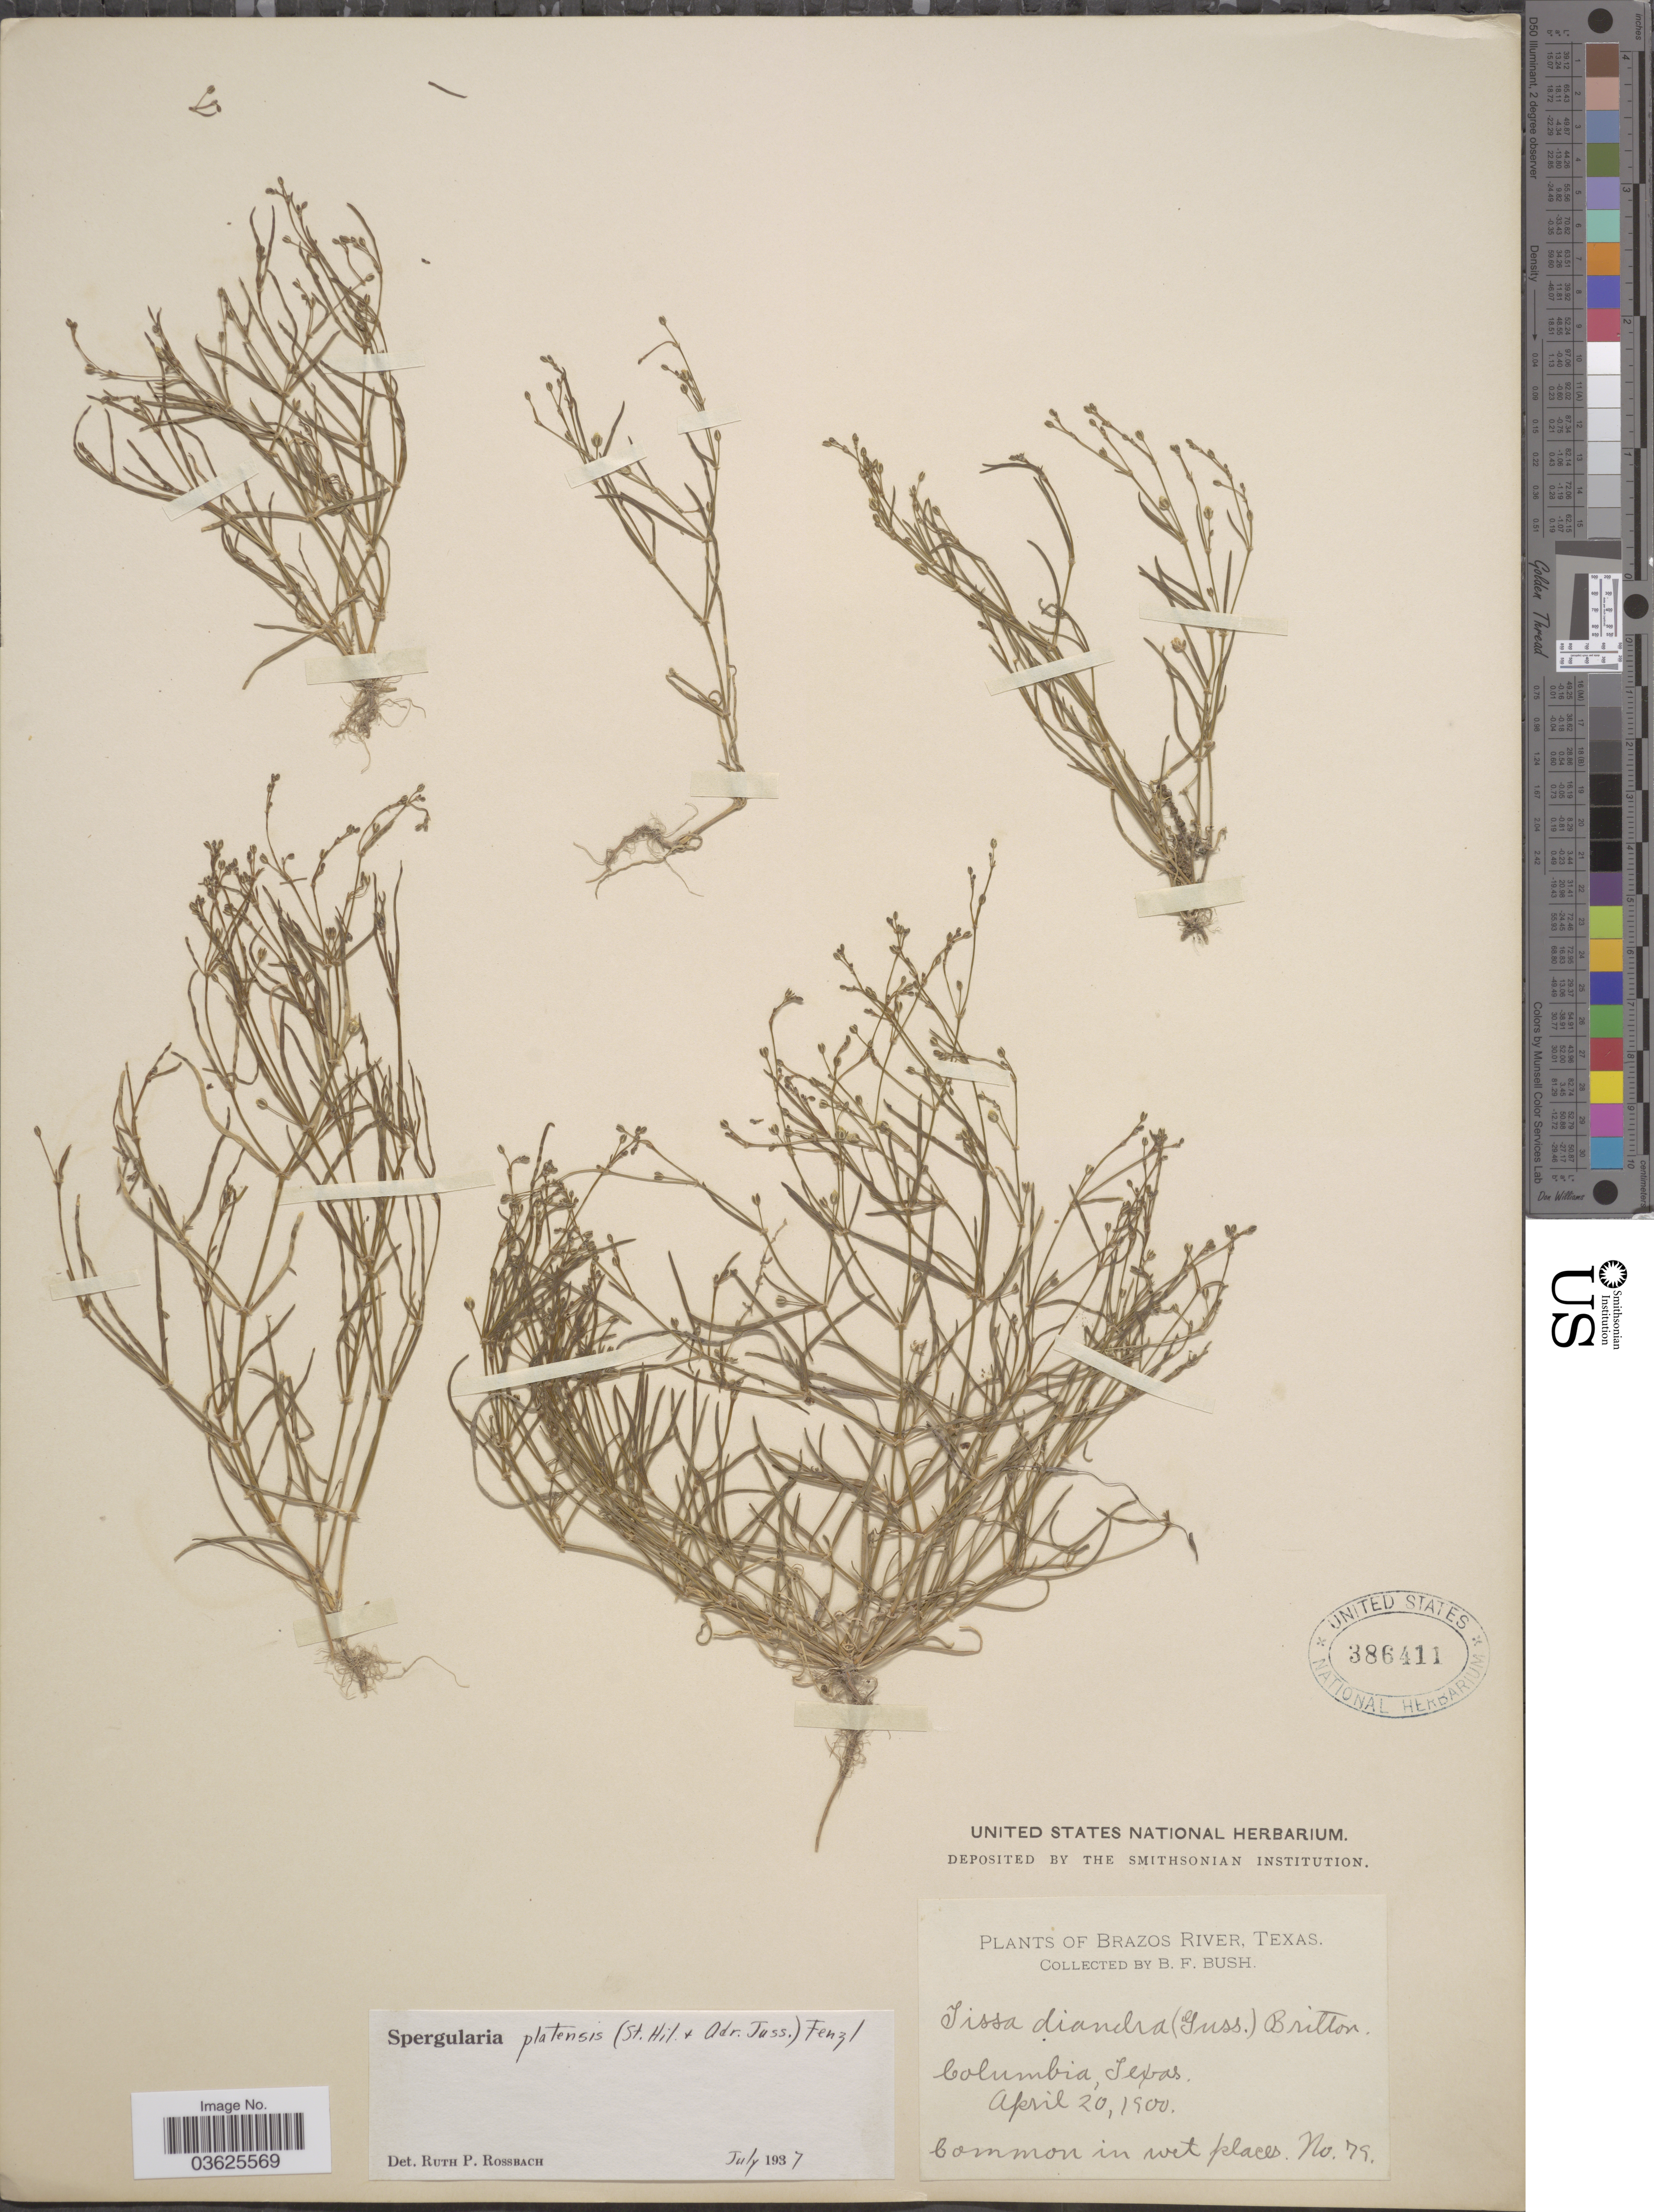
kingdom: Plantae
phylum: Tracheophyta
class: Magnoliopsida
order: Caryophyllales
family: Caryophyllaceae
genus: Spergularia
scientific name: Spergularia platensis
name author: (Cambess.) Fenzl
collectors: B. F. Bush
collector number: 79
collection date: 1900-04-20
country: United States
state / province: Texas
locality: Brazos River. Columbia.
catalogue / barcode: US 386411